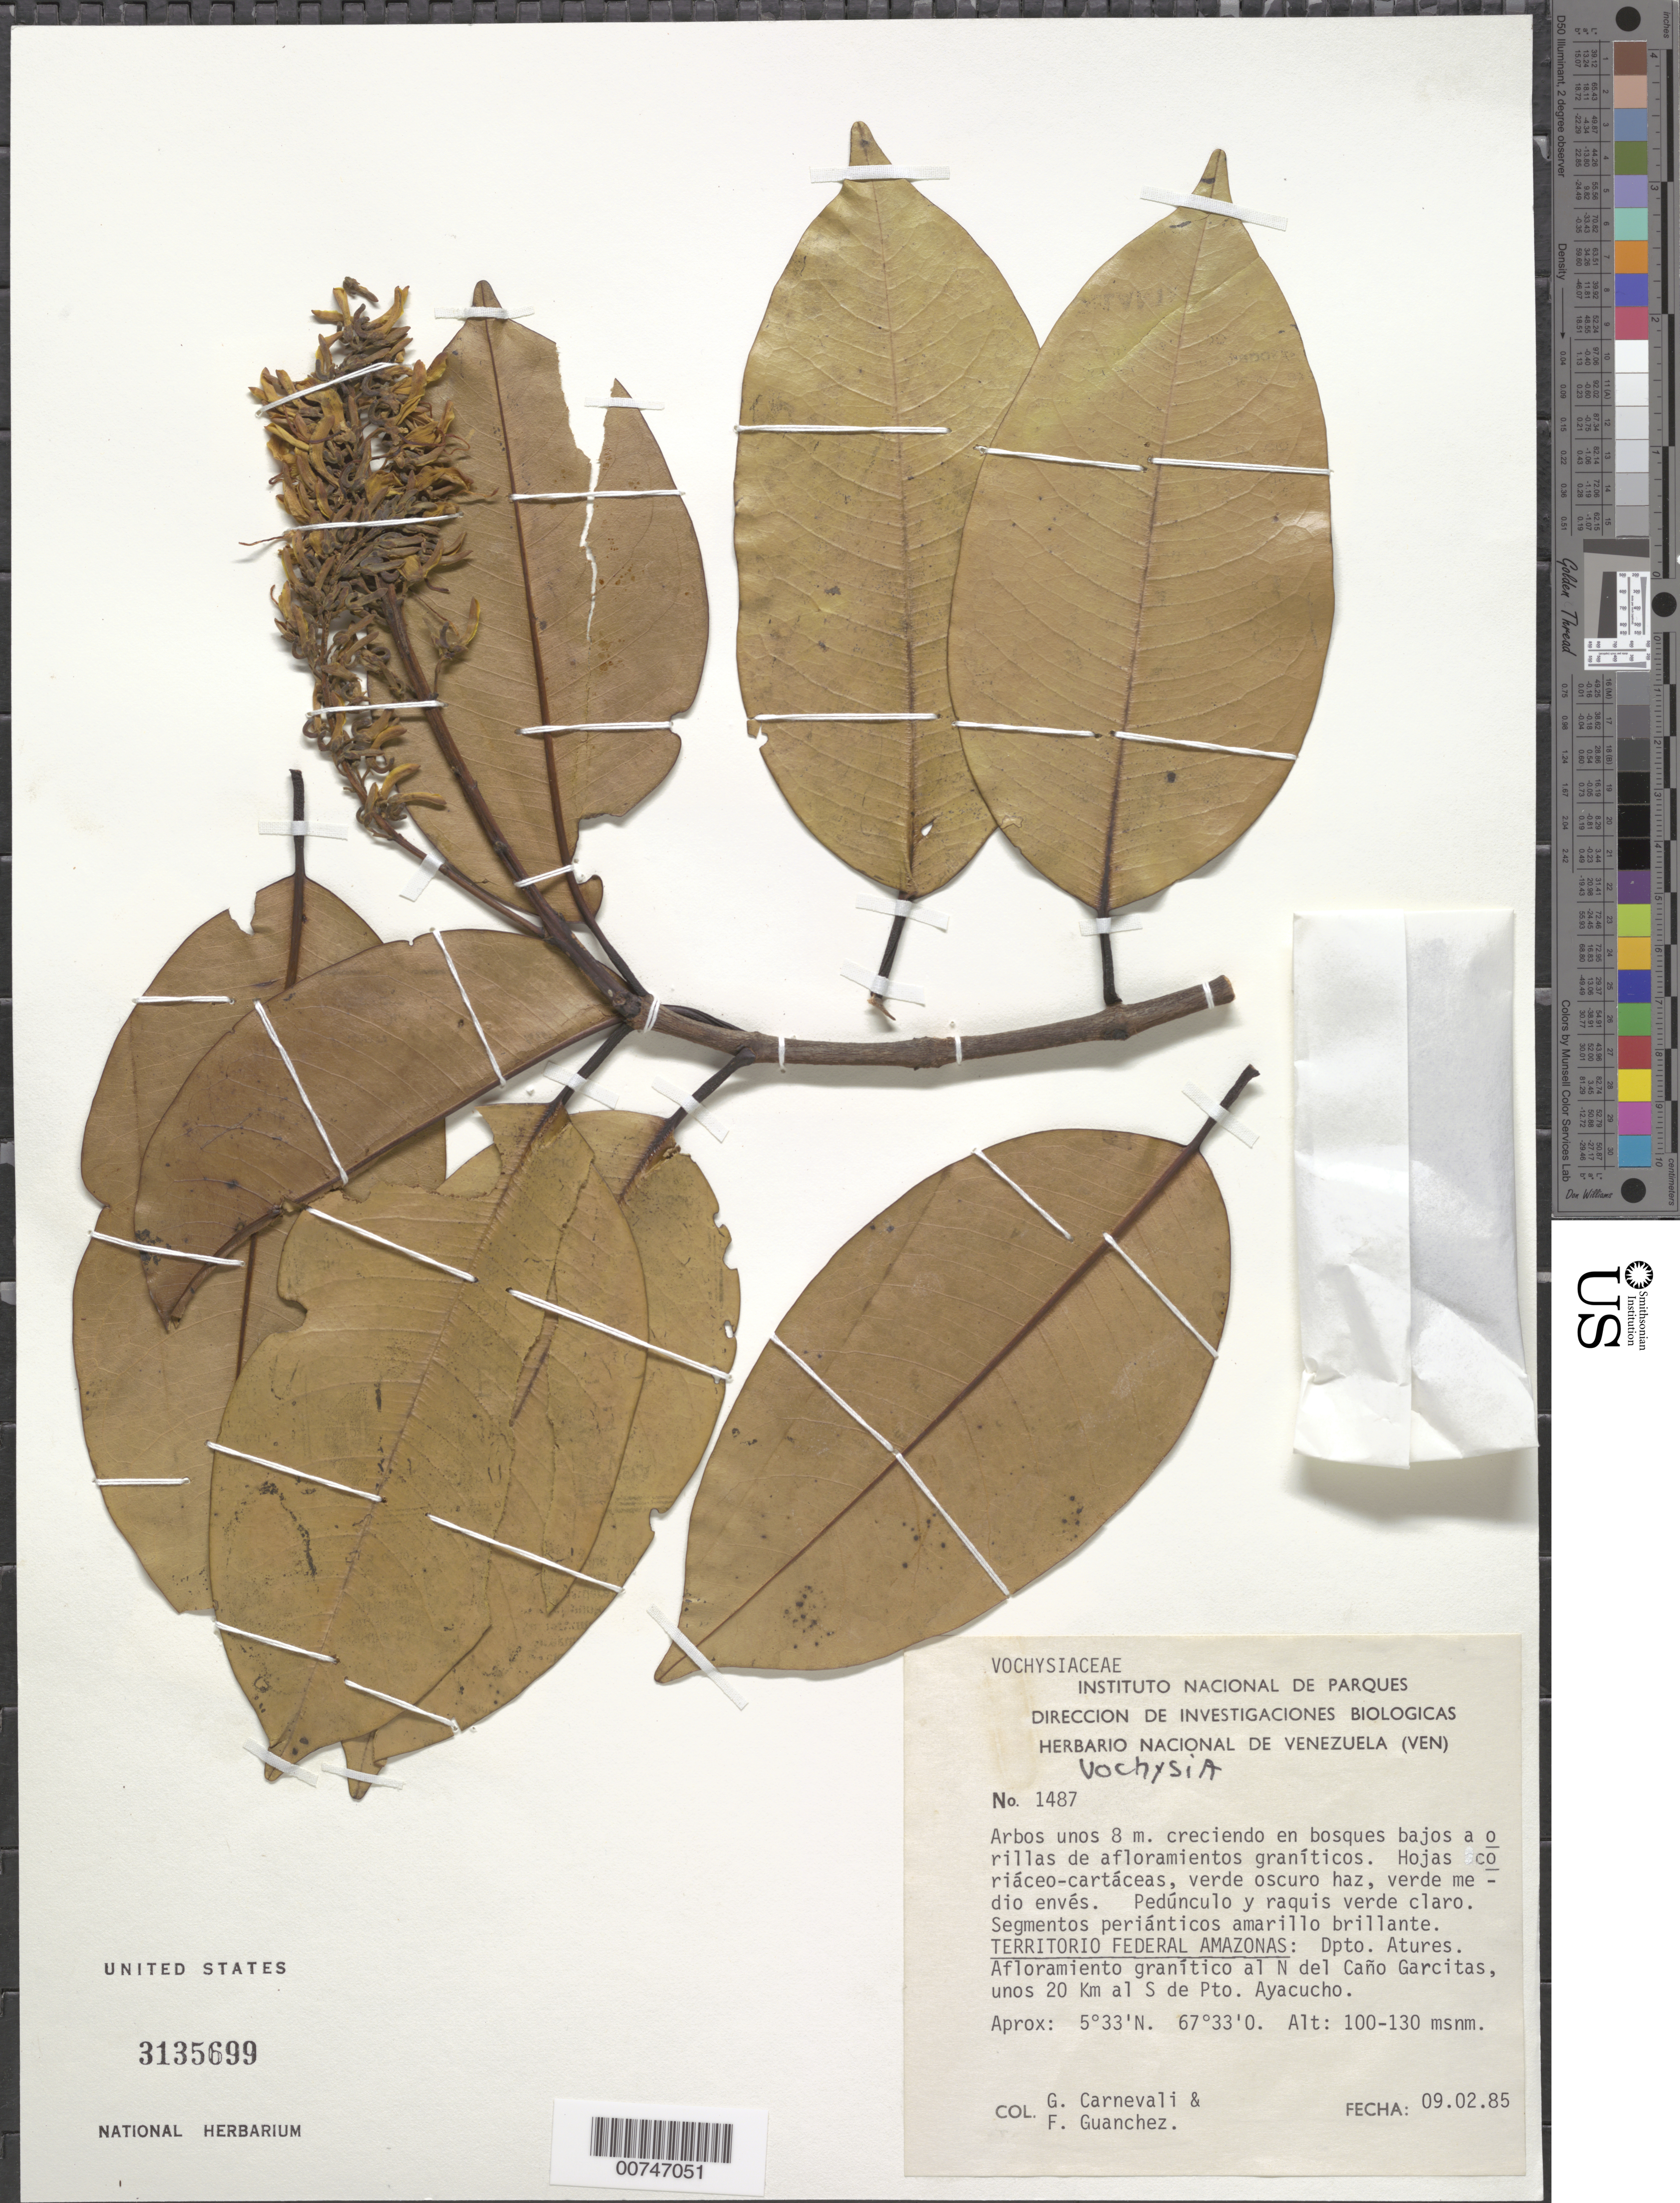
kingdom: Plantae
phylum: Tracheophyta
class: Magnoliopsida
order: Myrtales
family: Vochysiaceae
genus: Vochysia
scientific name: Vochysia sp.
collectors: G. Carnevali & F. Guánchez M.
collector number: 1487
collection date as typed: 9-Feb-85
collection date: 1985-02-09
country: Venezuela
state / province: Amazonas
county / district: Atures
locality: Puerto Ayacucho, 20 km S of, N del Caño Garcitas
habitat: Afloramiento granítico; creciendo en bosques bajos a orillas de afloramientos granitico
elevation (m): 100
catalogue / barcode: US 3135699